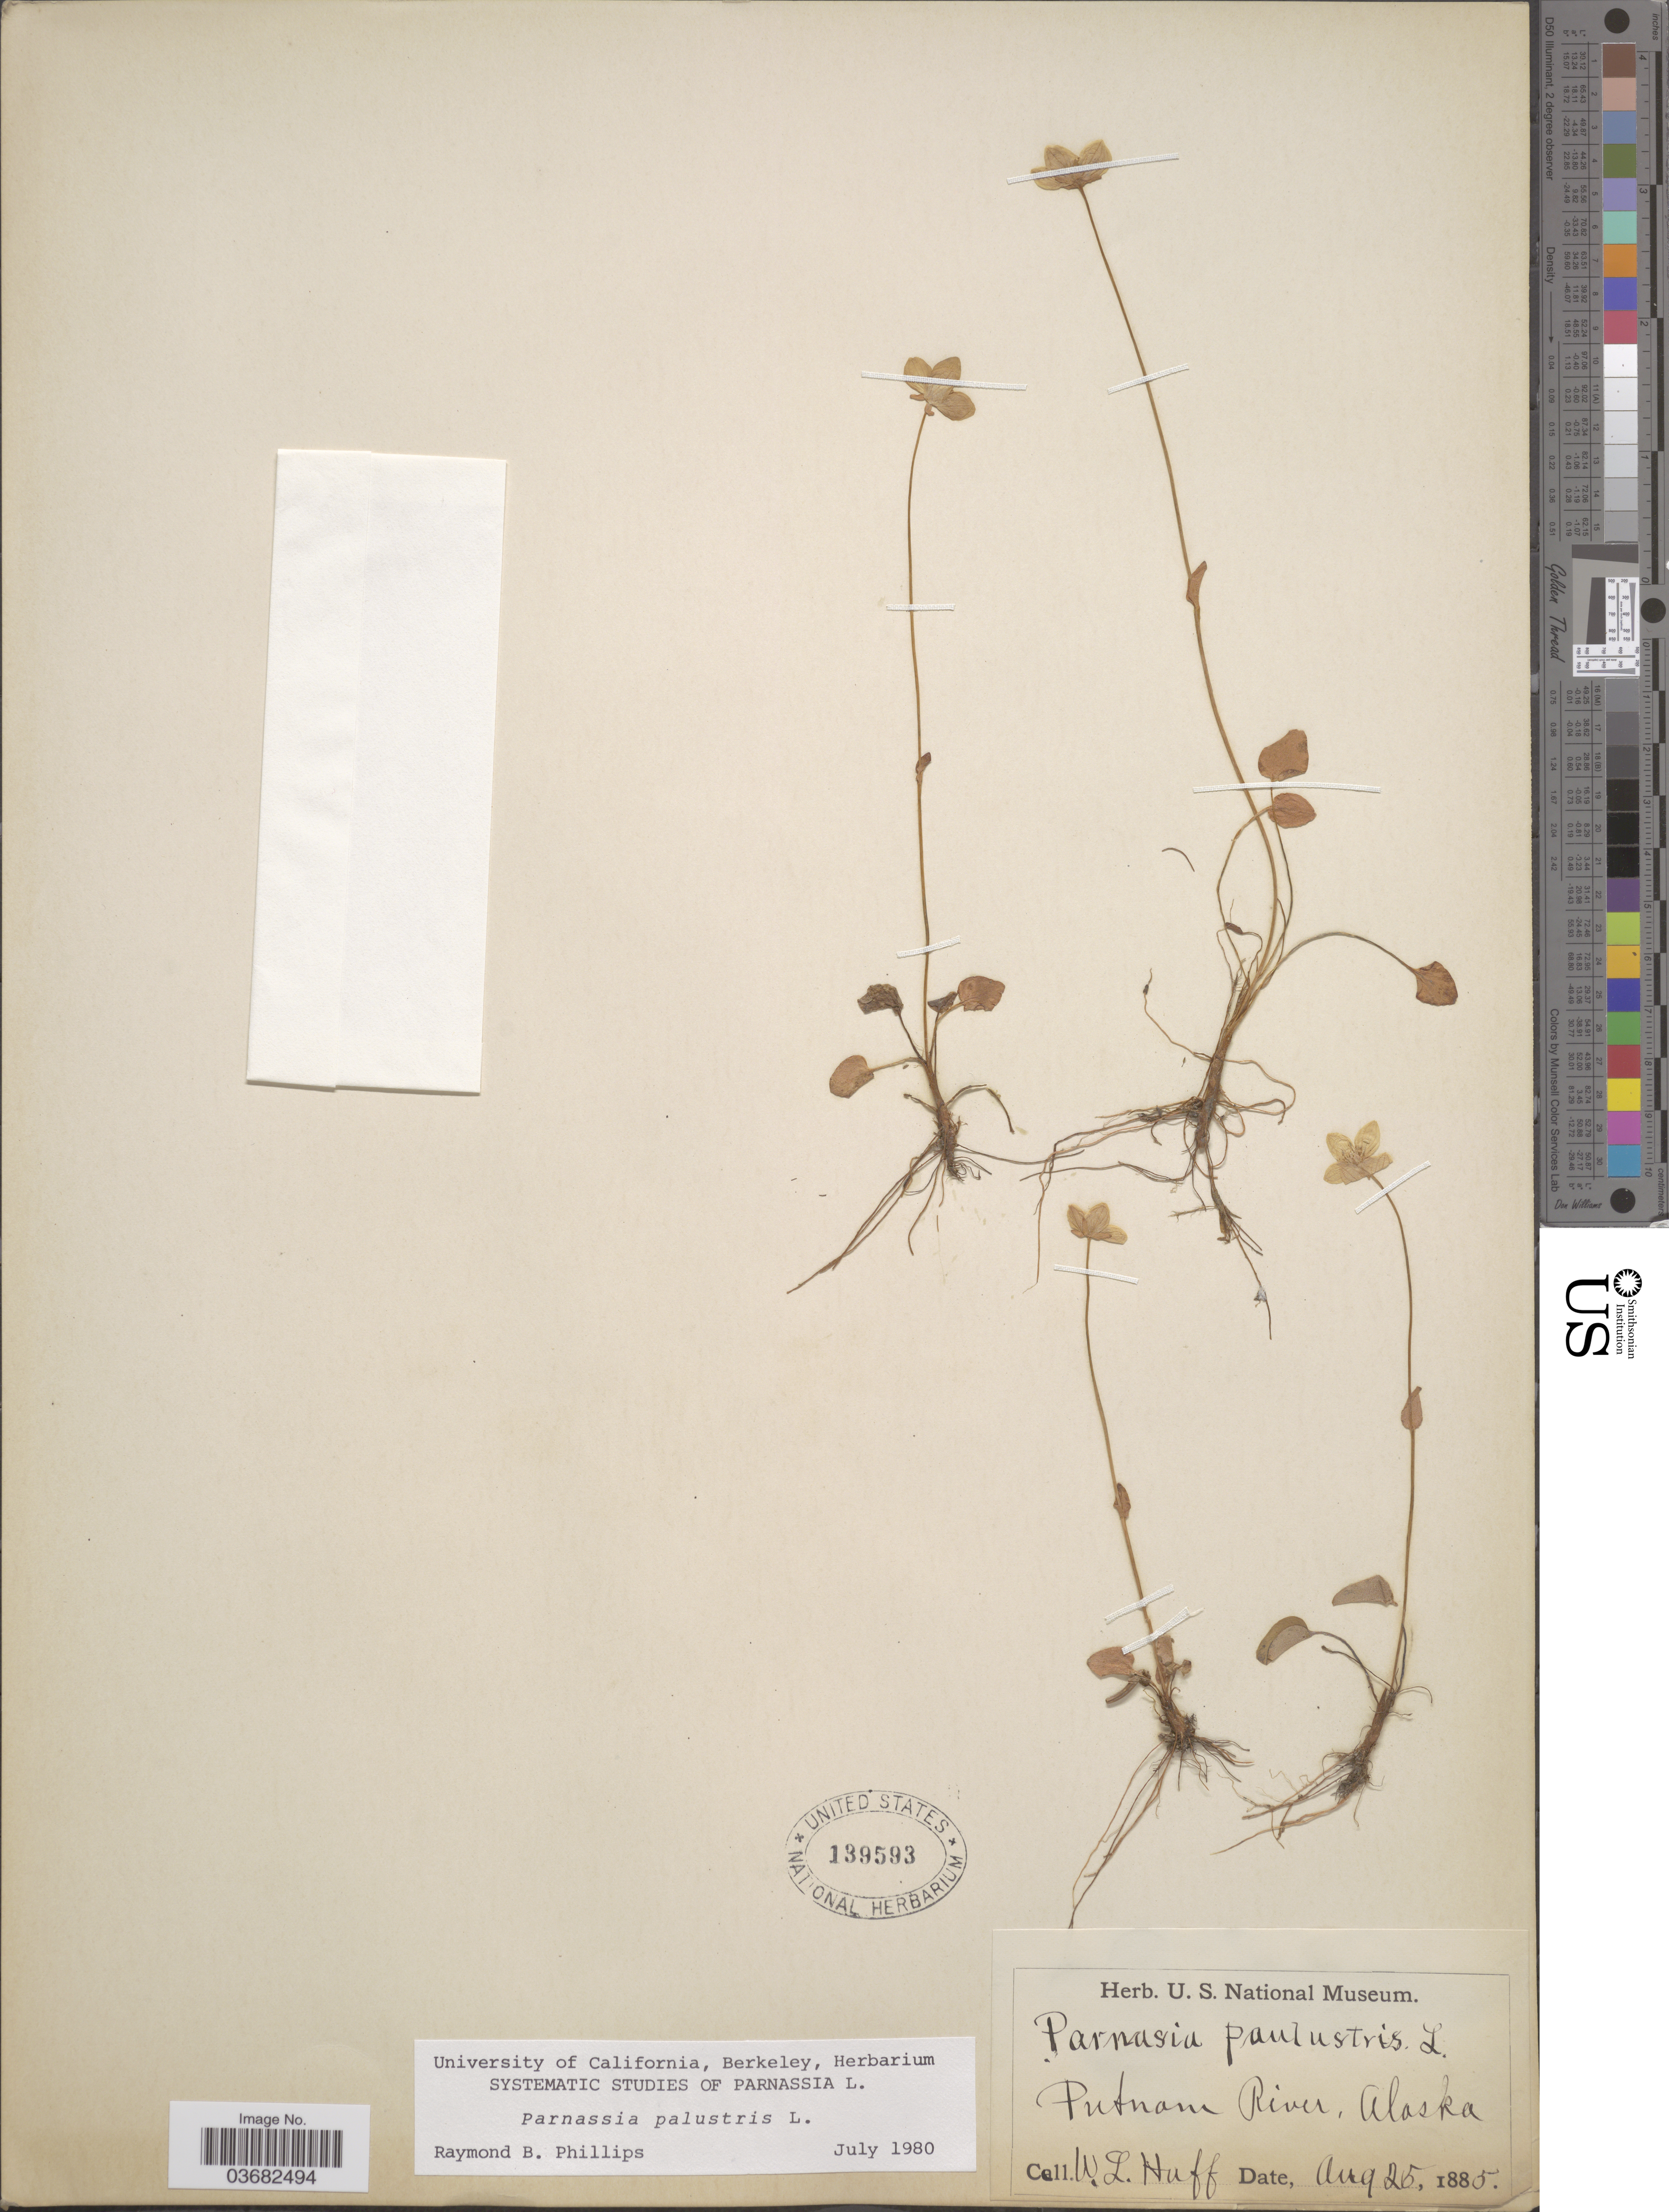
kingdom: Plantae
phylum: Tracheophyta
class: Magnoliopsida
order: Celastrales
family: Parnassiaceae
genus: Parnassia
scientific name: Parnassia palustris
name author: L.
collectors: W. Huff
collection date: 1885-08-25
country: United States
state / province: Alaska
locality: Putnam River.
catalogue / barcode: US 139593